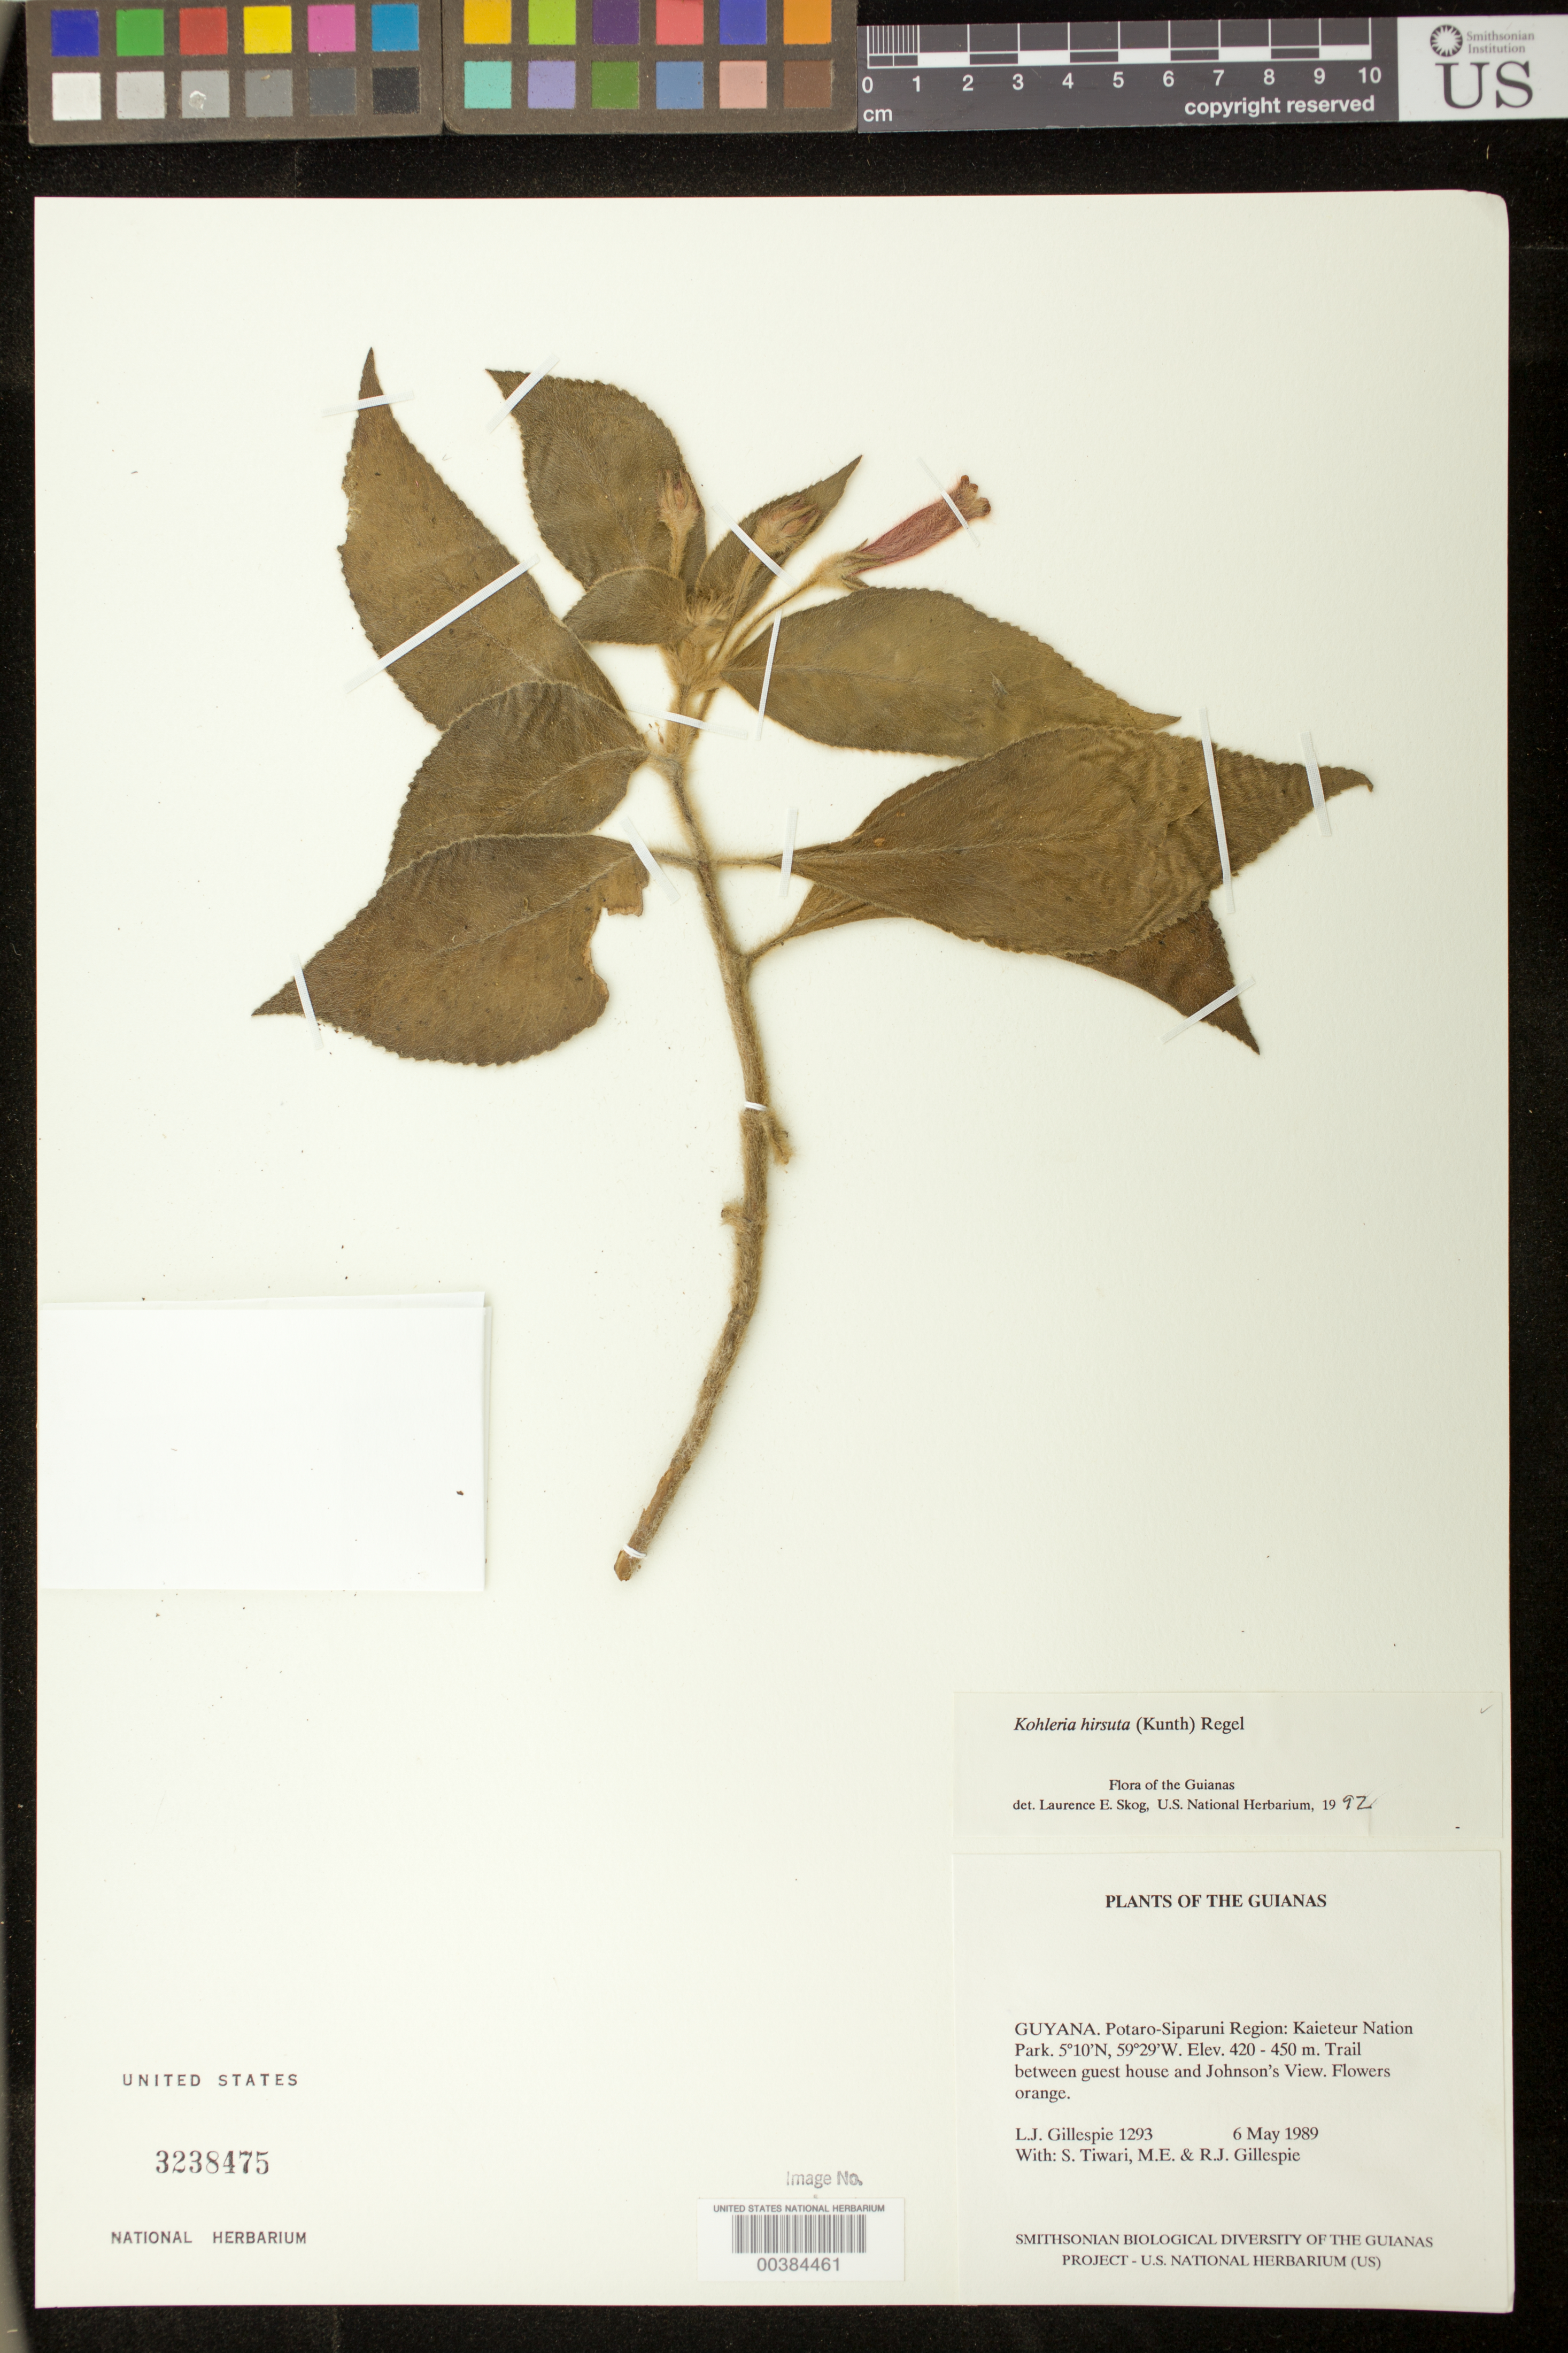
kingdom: Plantae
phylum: Tracheophyta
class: Magnoliopsida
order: Lamiales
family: Gesneriaceae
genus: Kohleria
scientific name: Kohleria hirsuta var. hirsuta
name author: (Kunth) Regel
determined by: Skog, Laurence E.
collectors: L. J. Gillespie, S. Tiwari, M. Gillespie & R. Gillespie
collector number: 1293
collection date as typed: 06 May 1989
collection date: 1989-05-06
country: Guyana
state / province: Potaro-Siparuni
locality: Kaieteur National Park; trail between guest house and Johnson's View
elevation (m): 420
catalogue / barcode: US 3238475